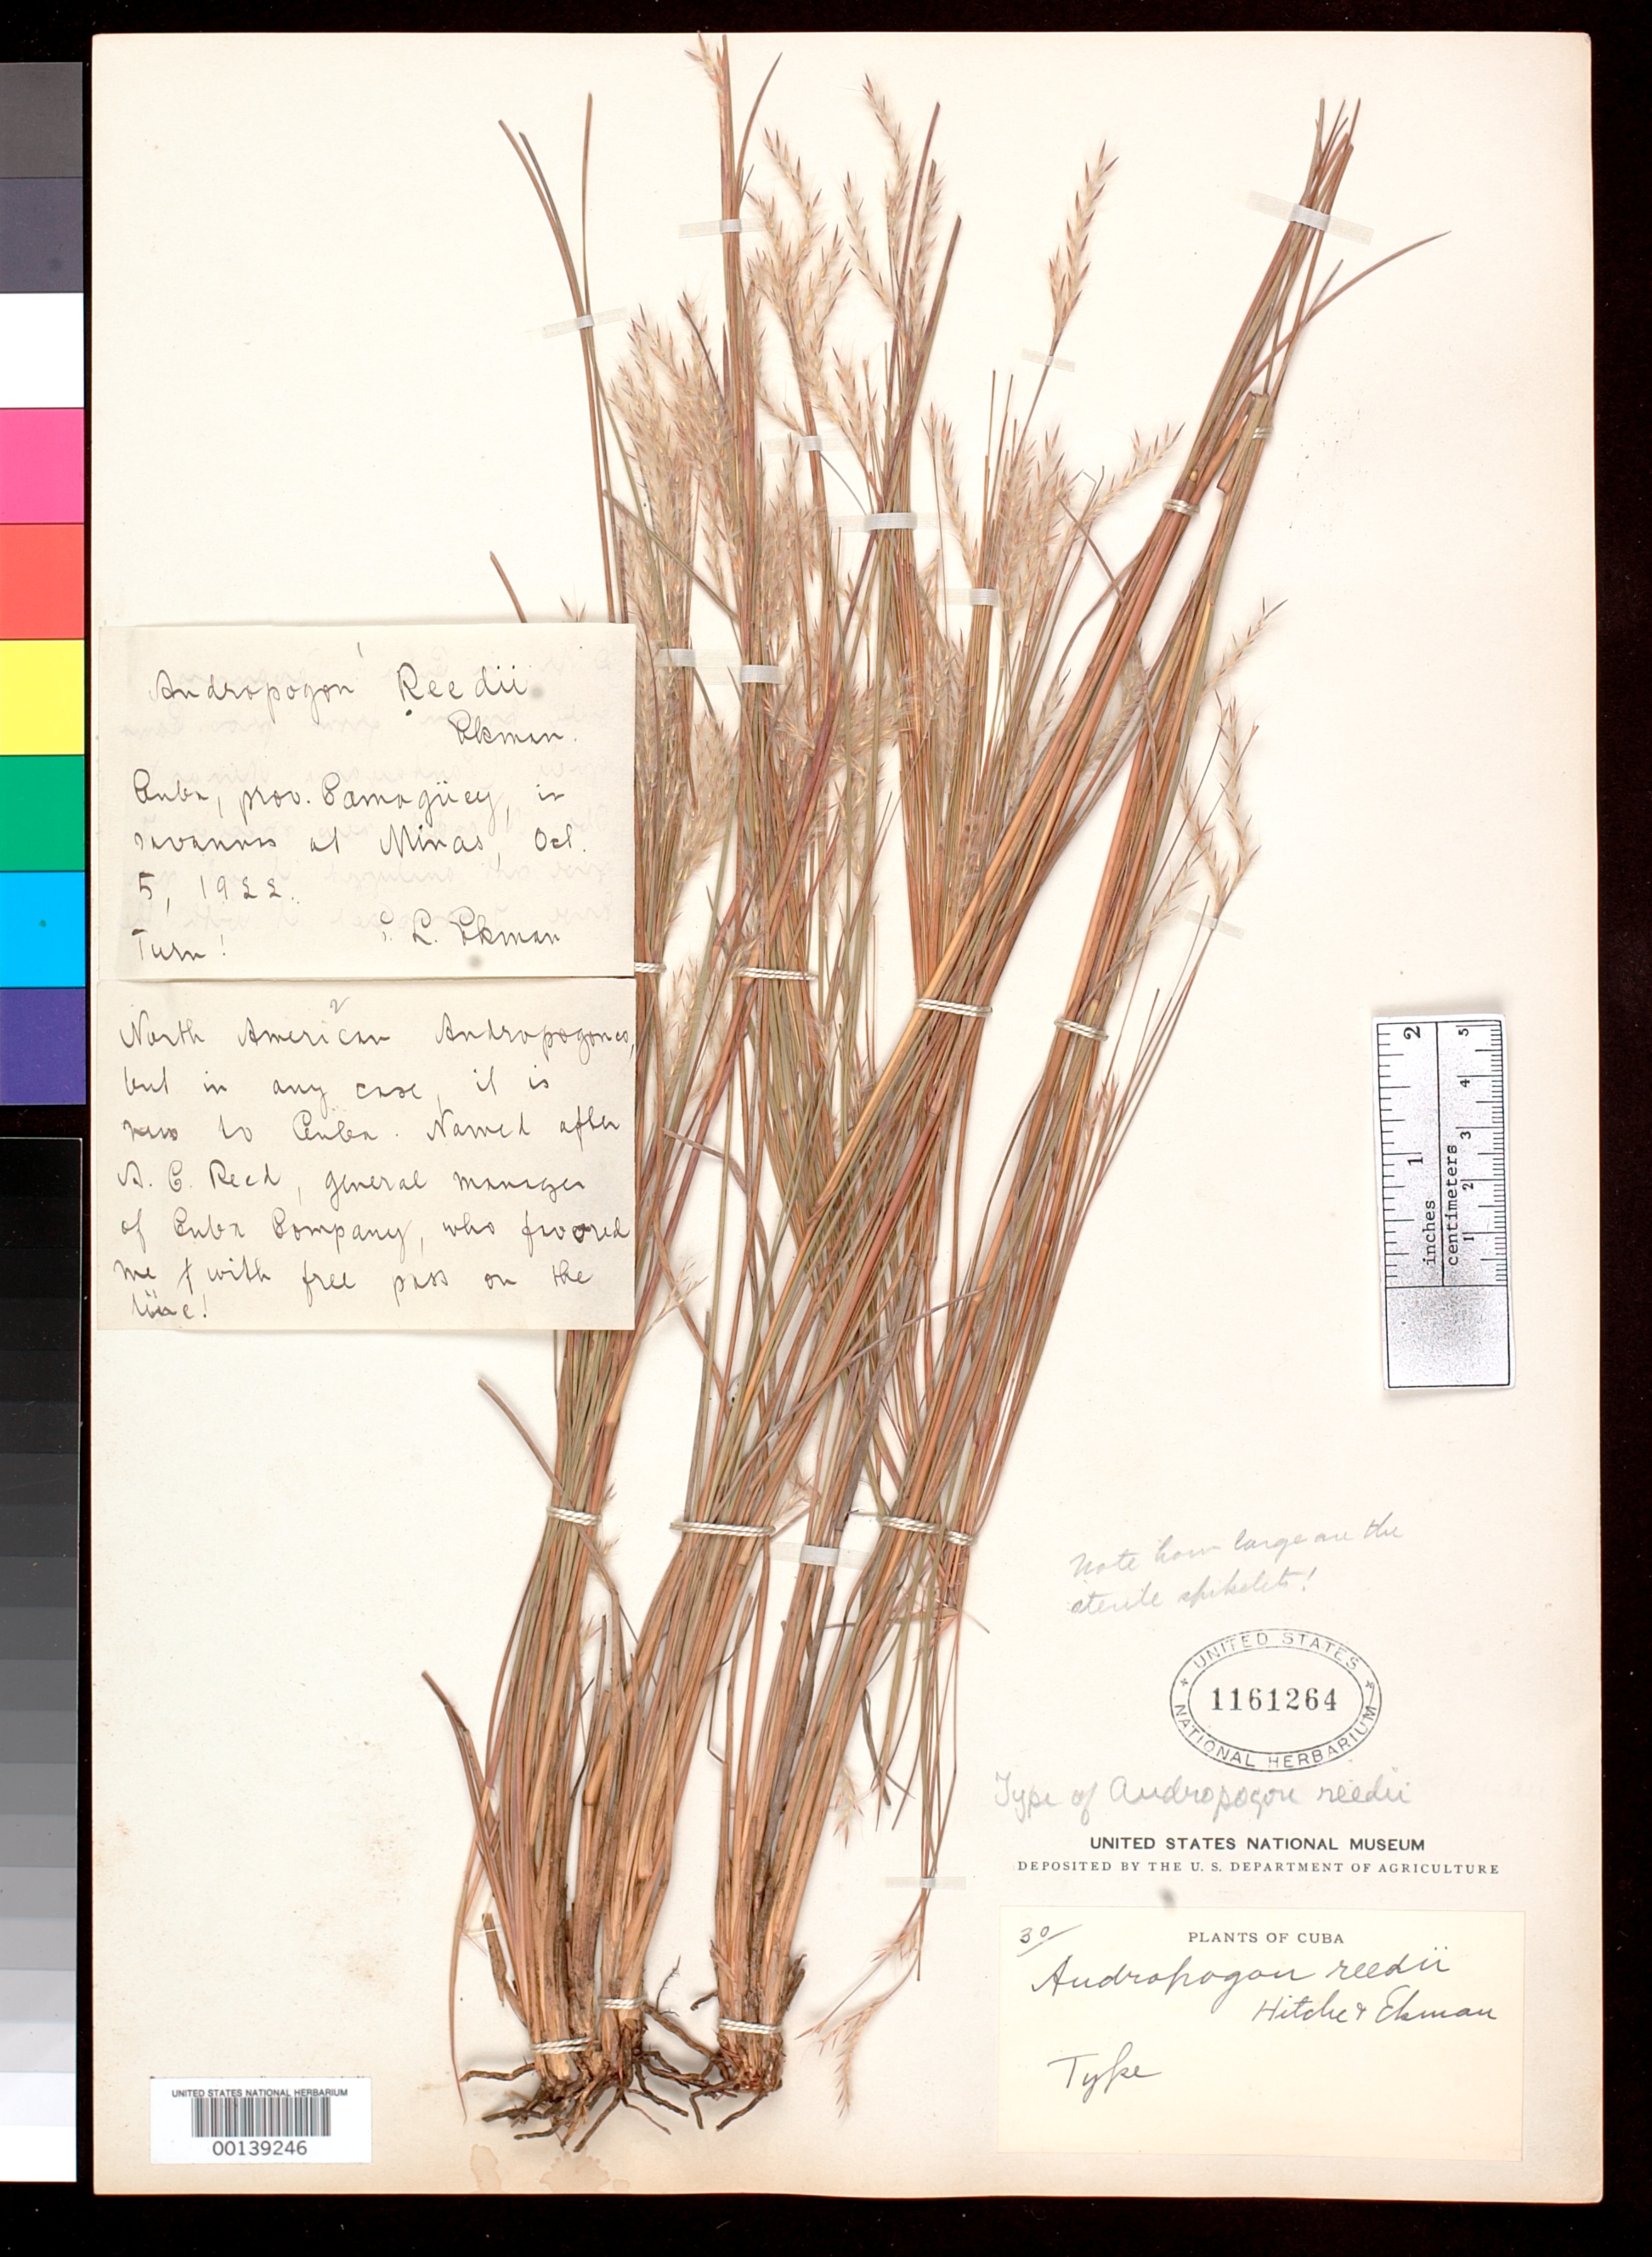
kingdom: Plantae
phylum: Tracheophyta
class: Liliopsida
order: Poales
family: Poaceae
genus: Andropogon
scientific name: Andropogon reedii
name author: Hitchc. & Ekman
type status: Holotype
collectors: E. L. Ekman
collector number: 30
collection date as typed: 05 Oct 1922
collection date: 1922-10-05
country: Cuba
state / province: Camagüey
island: Greater Antilles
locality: Savannas at Minas.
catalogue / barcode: US 1161264